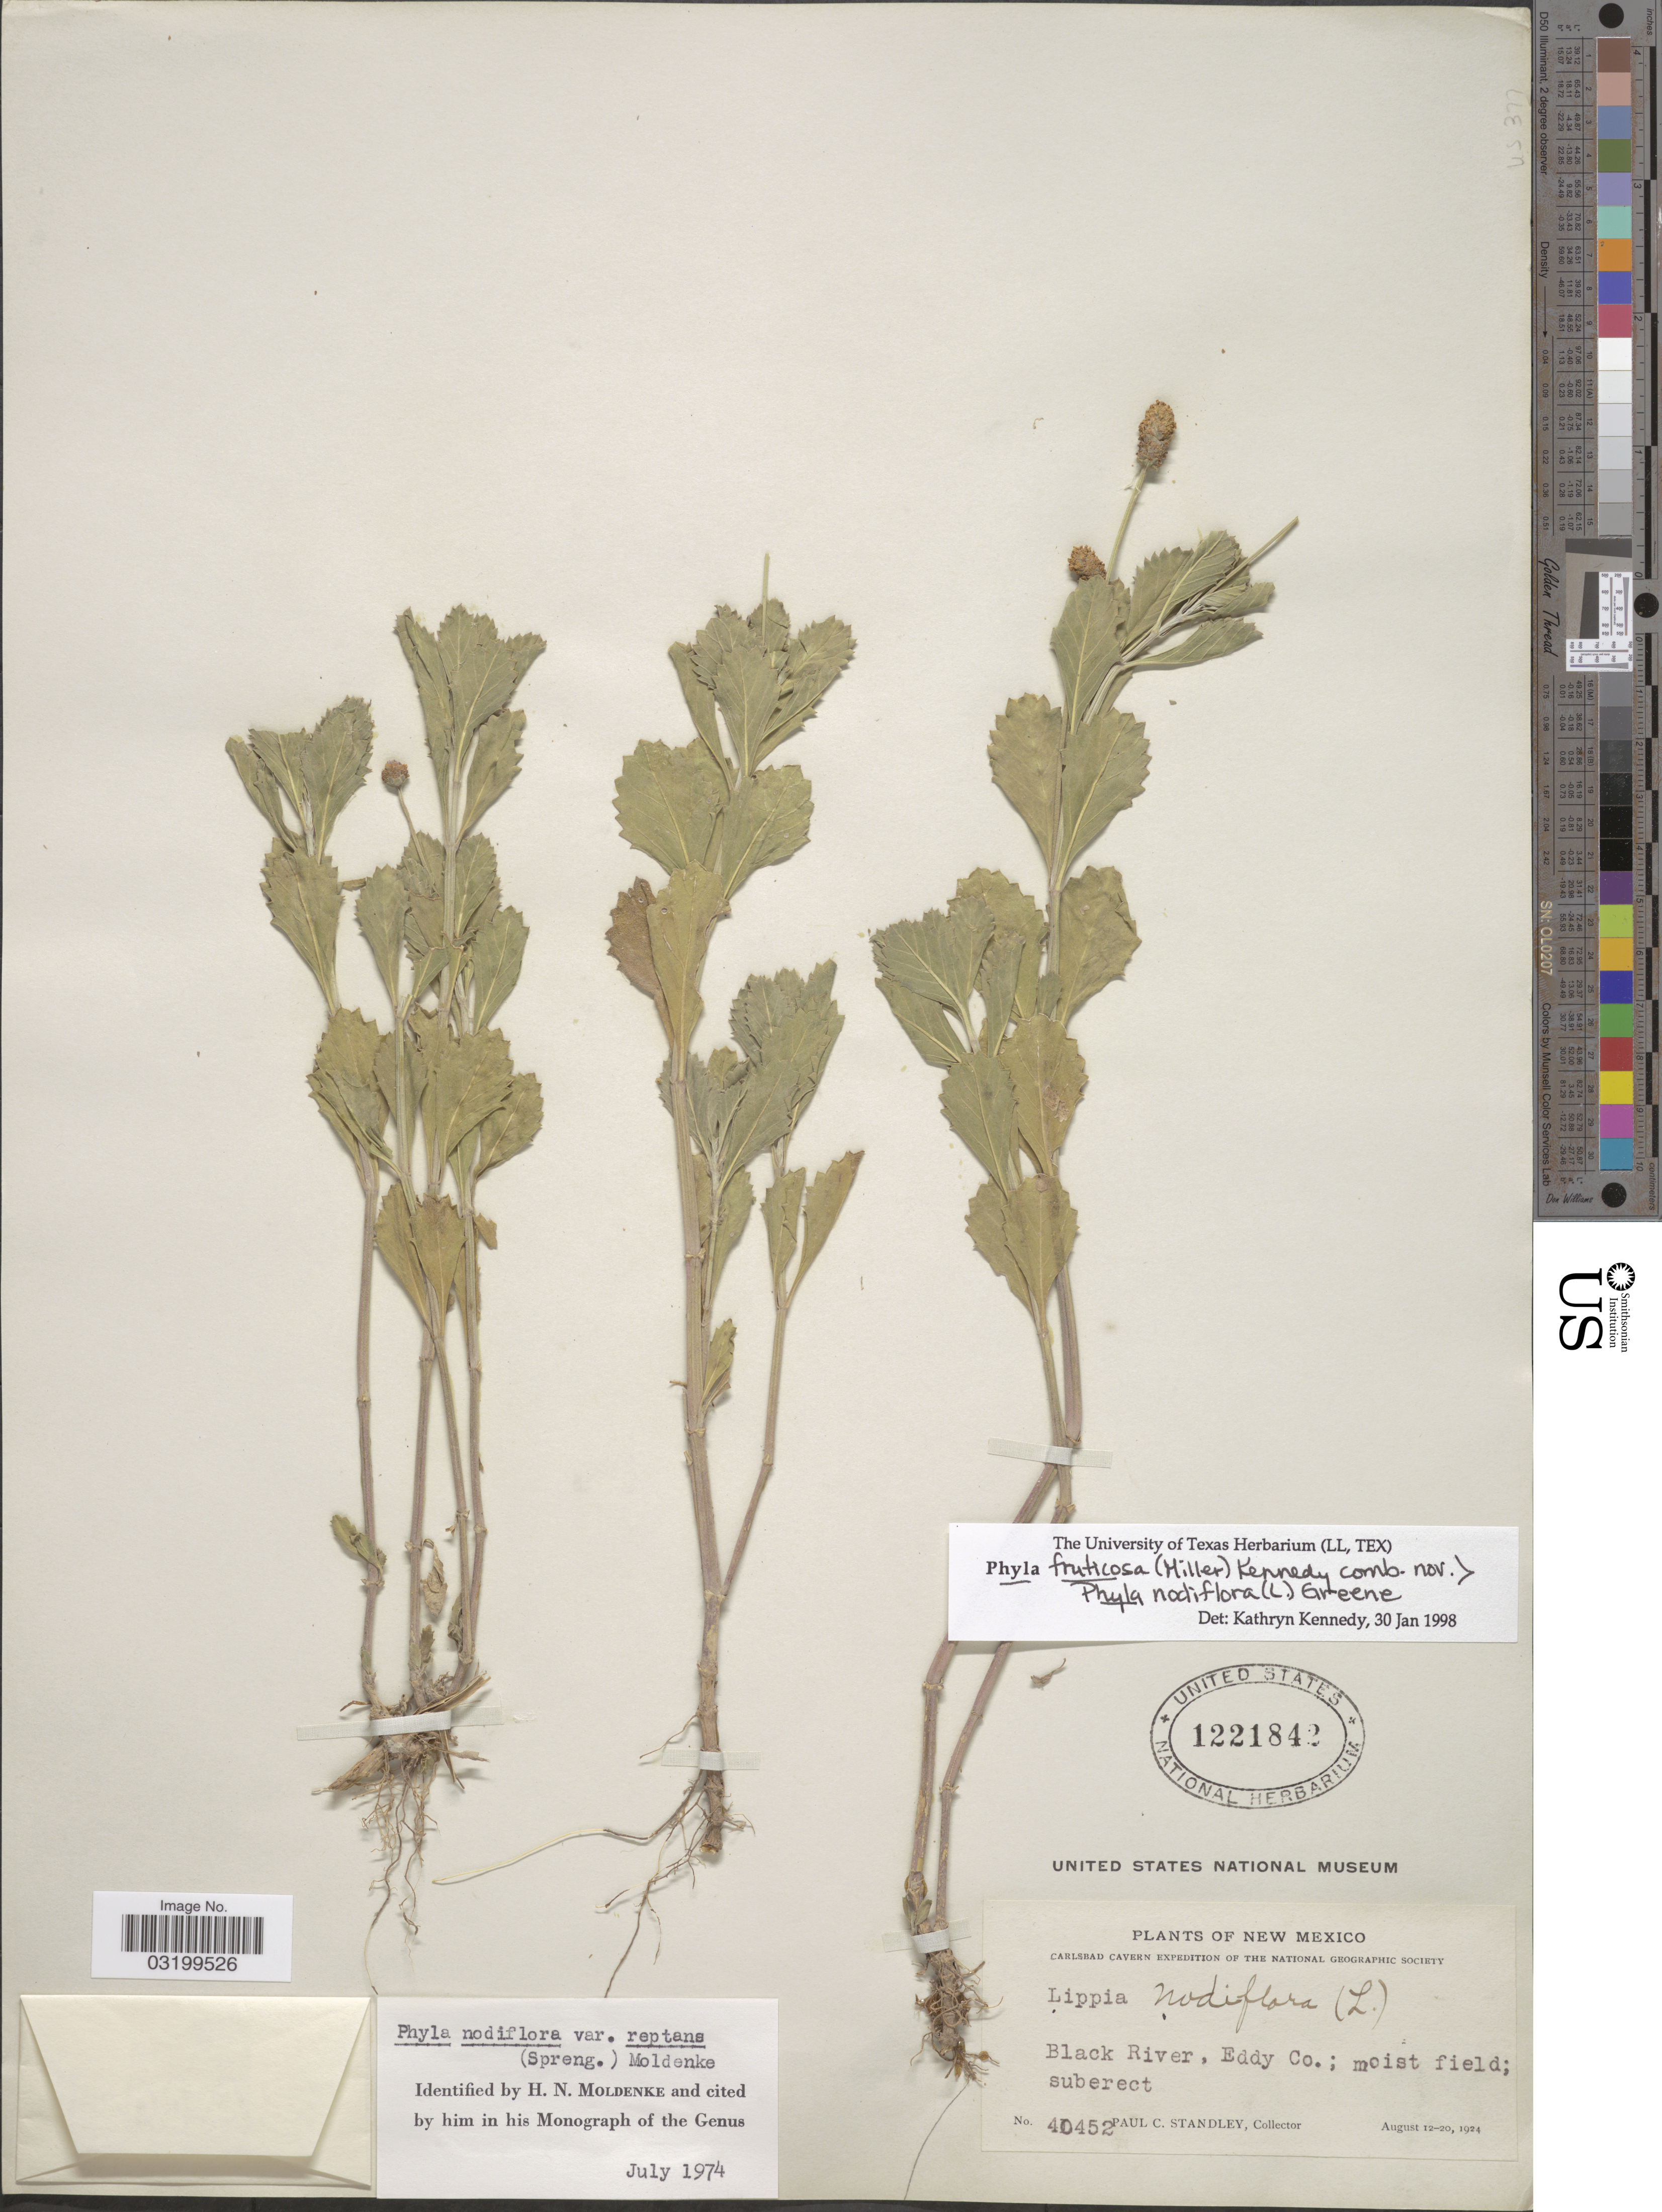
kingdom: Plantae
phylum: Tracheophyta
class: Magnoliopsida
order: Lamiales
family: Verbenaceae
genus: Phyla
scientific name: Phyla fruticosa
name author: (Mill.) K. Kenn. ex Wunderlin & B.F. Hansen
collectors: P. C. Standley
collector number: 40452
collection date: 1924-08-12/1924-08-20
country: United States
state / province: New Mexico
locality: Black River, Eddy Co.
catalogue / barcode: US 1221842